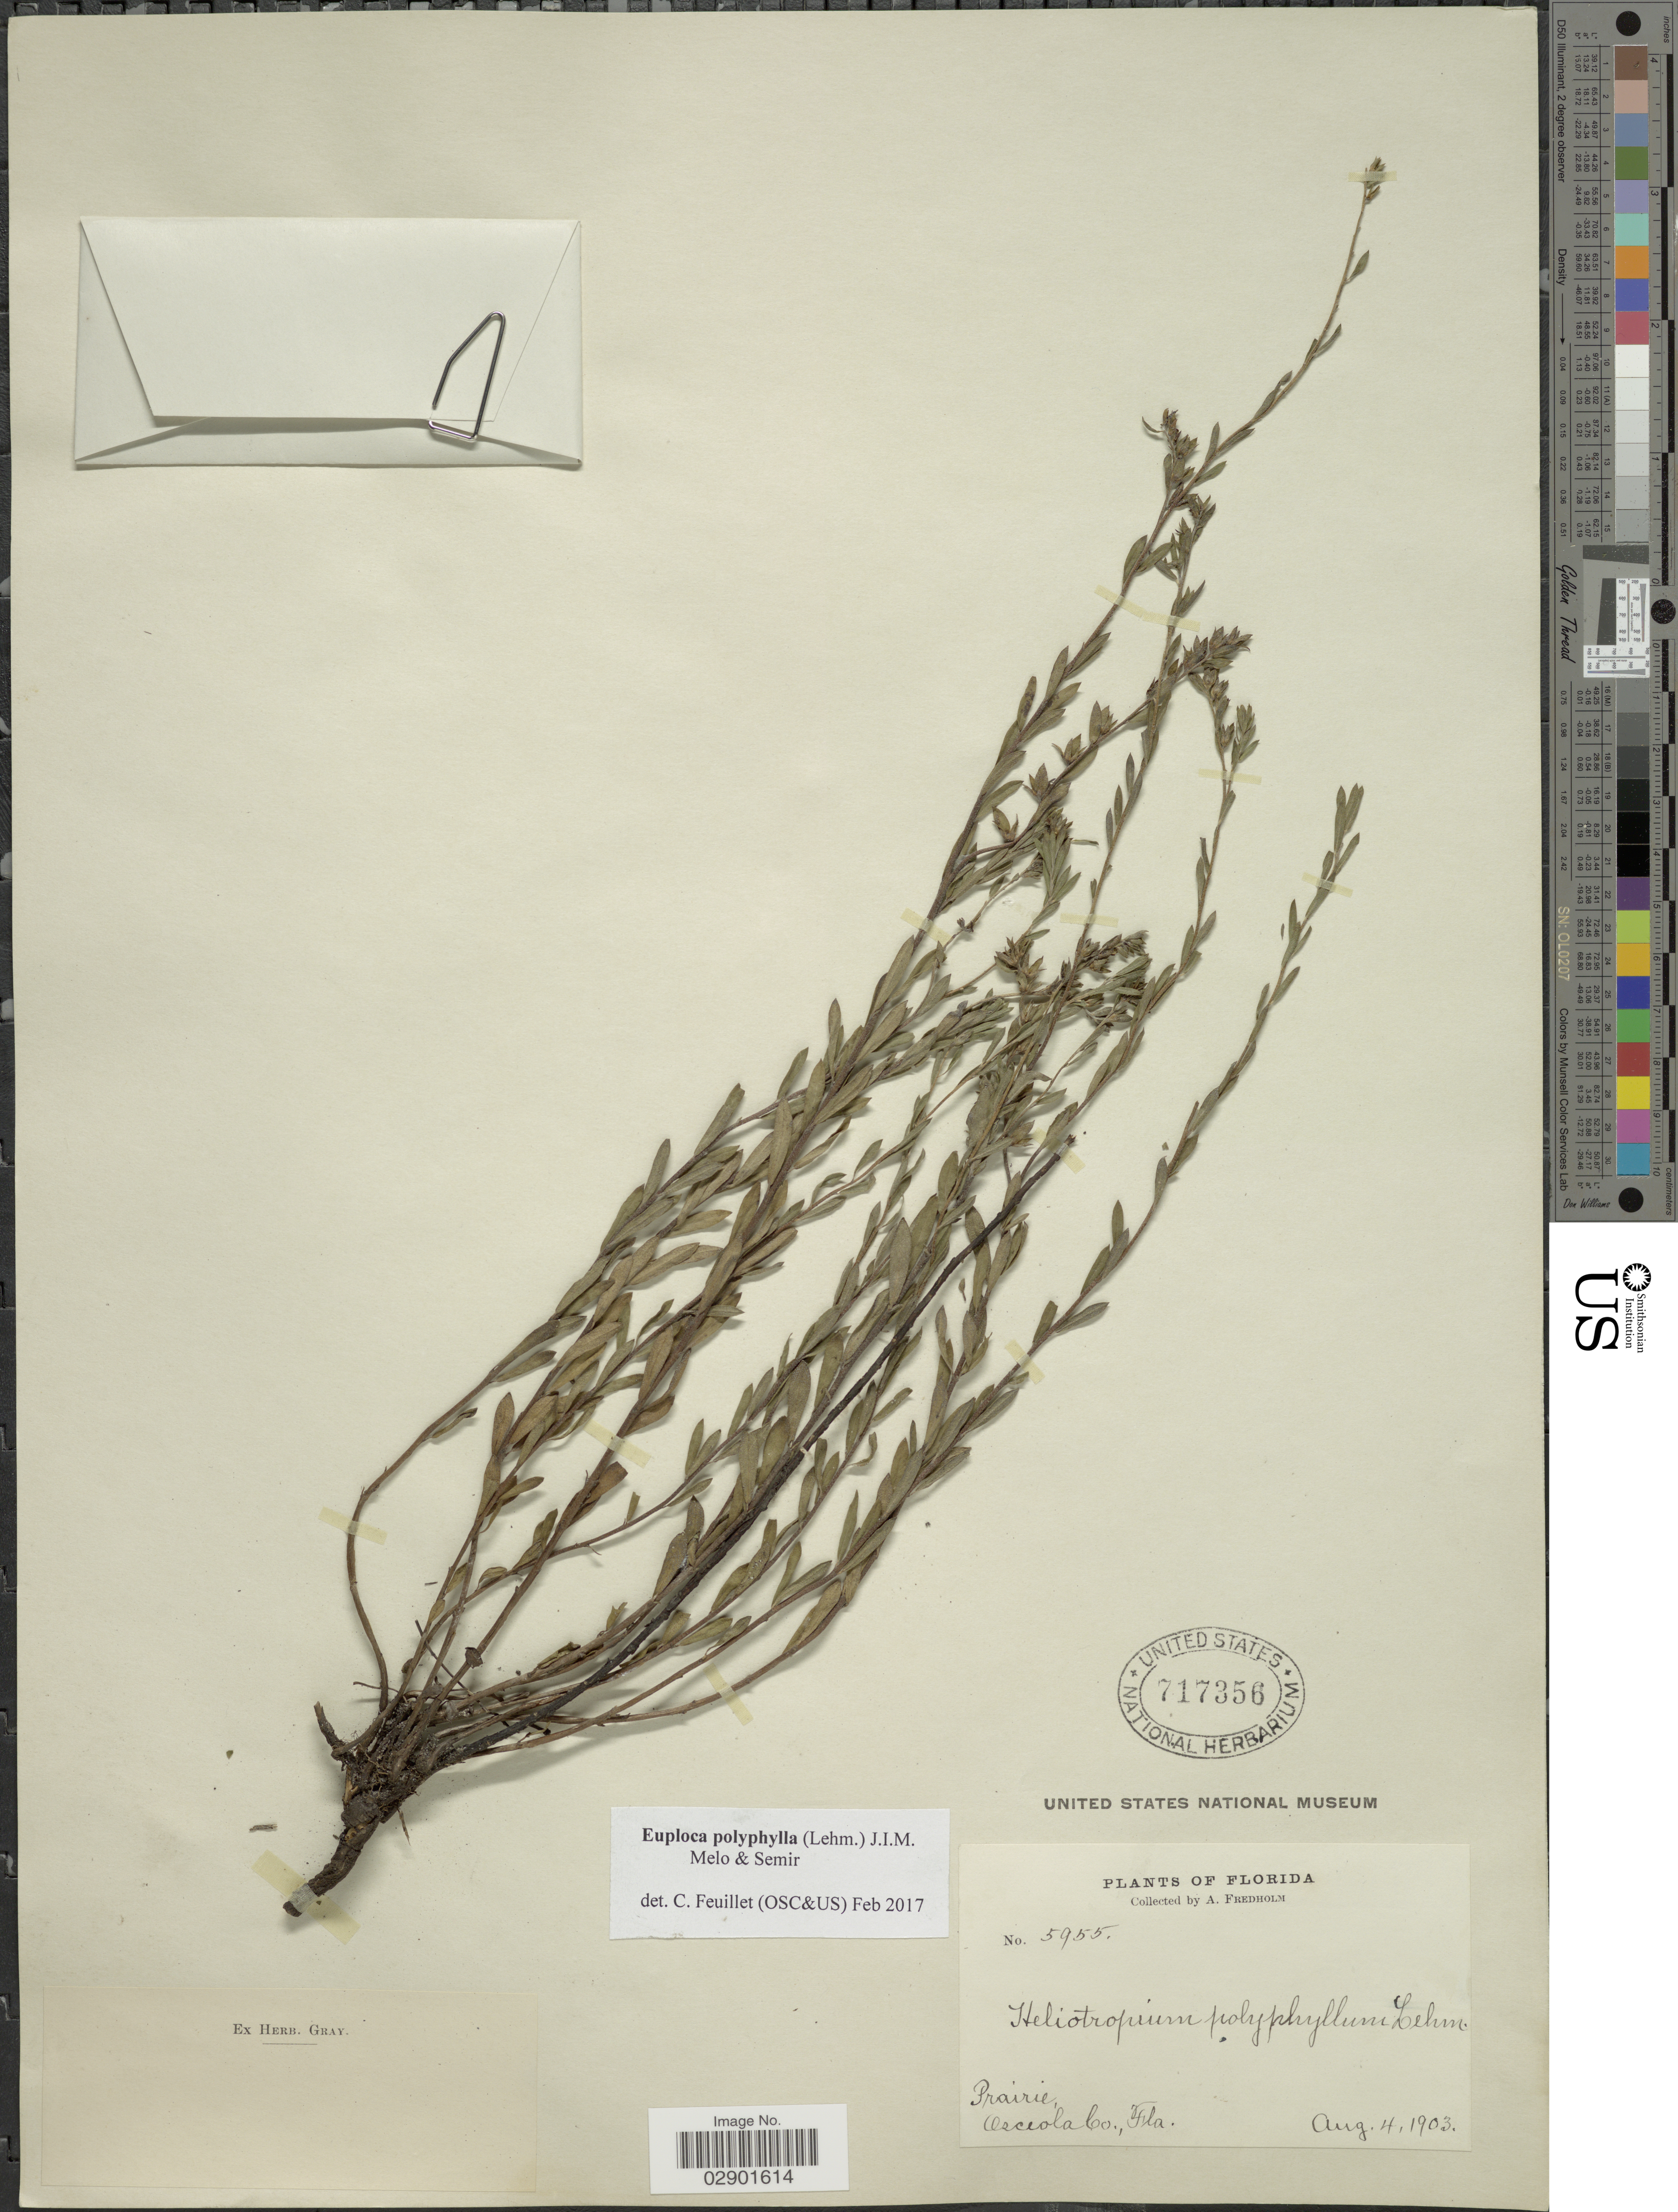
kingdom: Plantae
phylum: Tracheophyta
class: Magnoliopsida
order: Boraginales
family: Heliotropiaceae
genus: Euploca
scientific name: Euploca polyphylla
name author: (Lehm.) J.I.M. Melo & Semir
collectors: A. Fredholm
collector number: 5955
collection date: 1903-08-04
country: United States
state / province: Florida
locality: Prairie, Osceola Co., Fla.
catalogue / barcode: US 717356